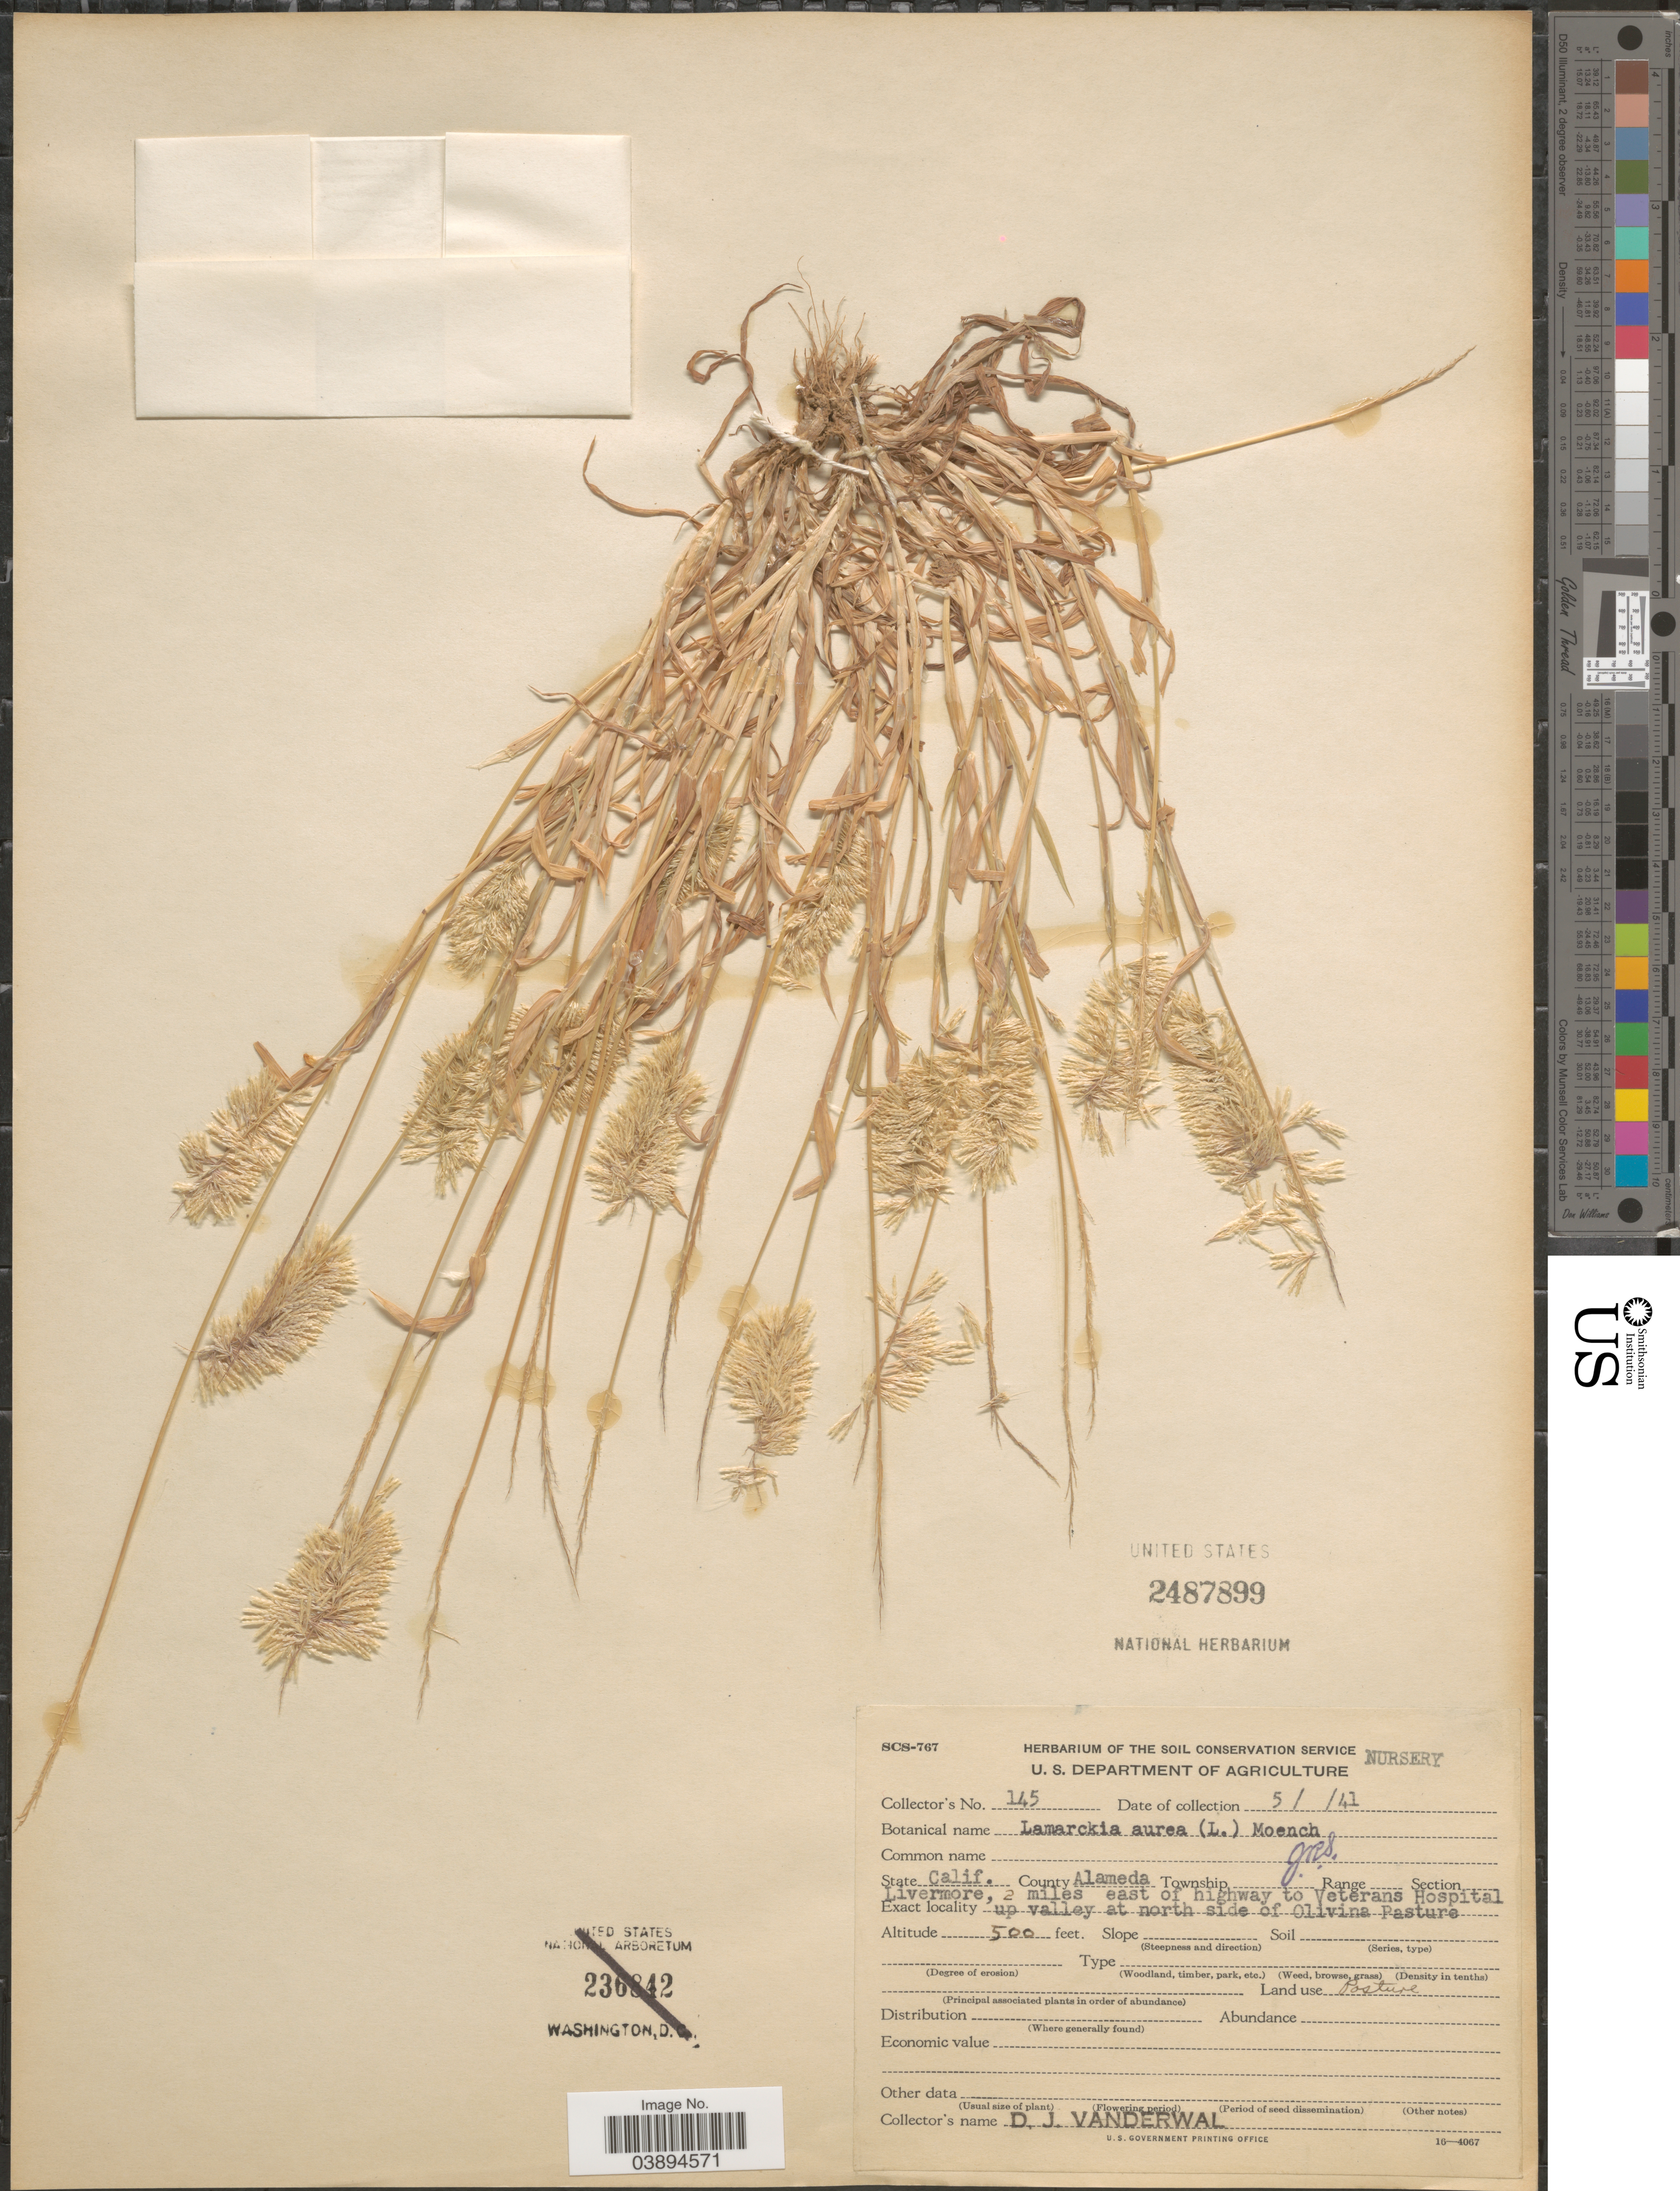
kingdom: Plantae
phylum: Tracheophyta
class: Liliopsida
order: Poales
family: Poaceae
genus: Lamarckia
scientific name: Lamarckia aurea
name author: (L.) Moench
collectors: D. Vanderwal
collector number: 145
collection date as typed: Transcribed d/m/y: /5/41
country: United States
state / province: California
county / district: Alameda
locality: County Alameda. Livermore, 2 miles east of highway to Veterans Hospital up valley at north side of Olivina Pasture.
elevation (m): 152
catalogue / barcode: US 2487899